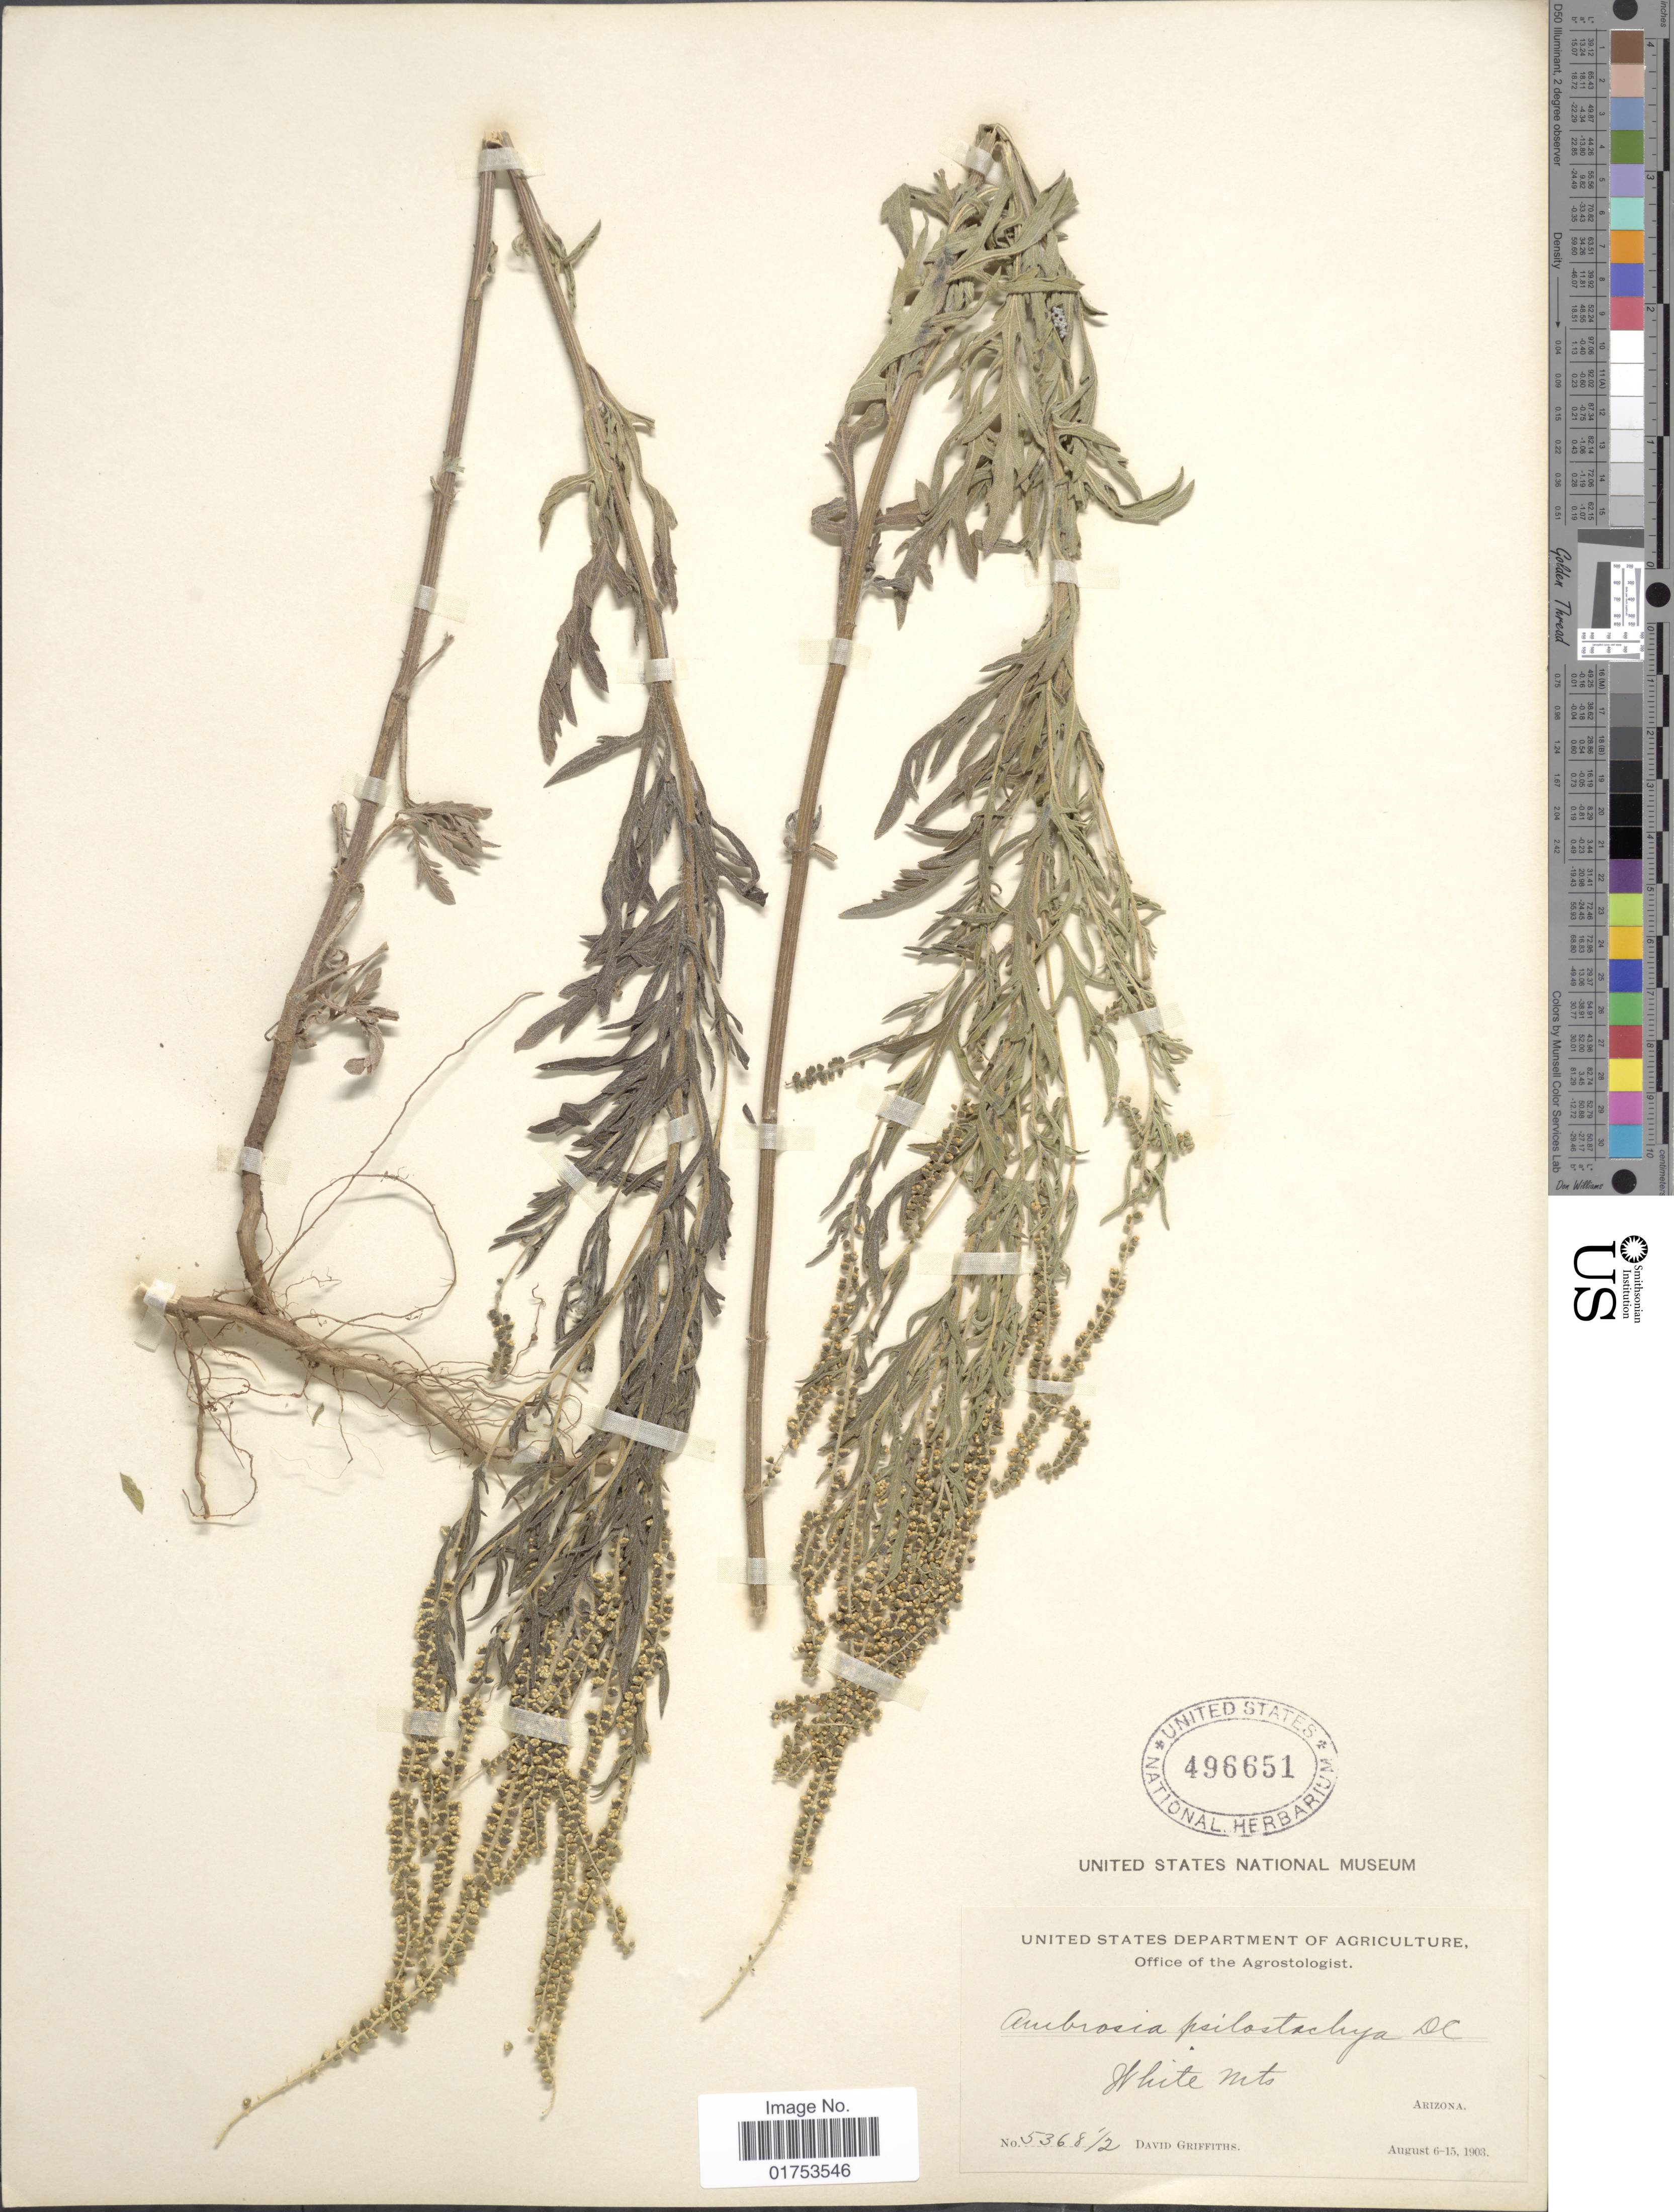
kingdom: Plantae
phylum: Tracheophyta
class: Magnoliopsida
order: Asterales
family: Asteraceae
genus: Ambrosia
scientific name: Ambrosia psilostachya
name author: DC.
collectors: D. Griffiths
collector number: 5368½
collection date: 1903-08-06/1903-08-15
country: United States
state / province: Arizona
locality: White Mts.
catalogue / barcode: US 496651